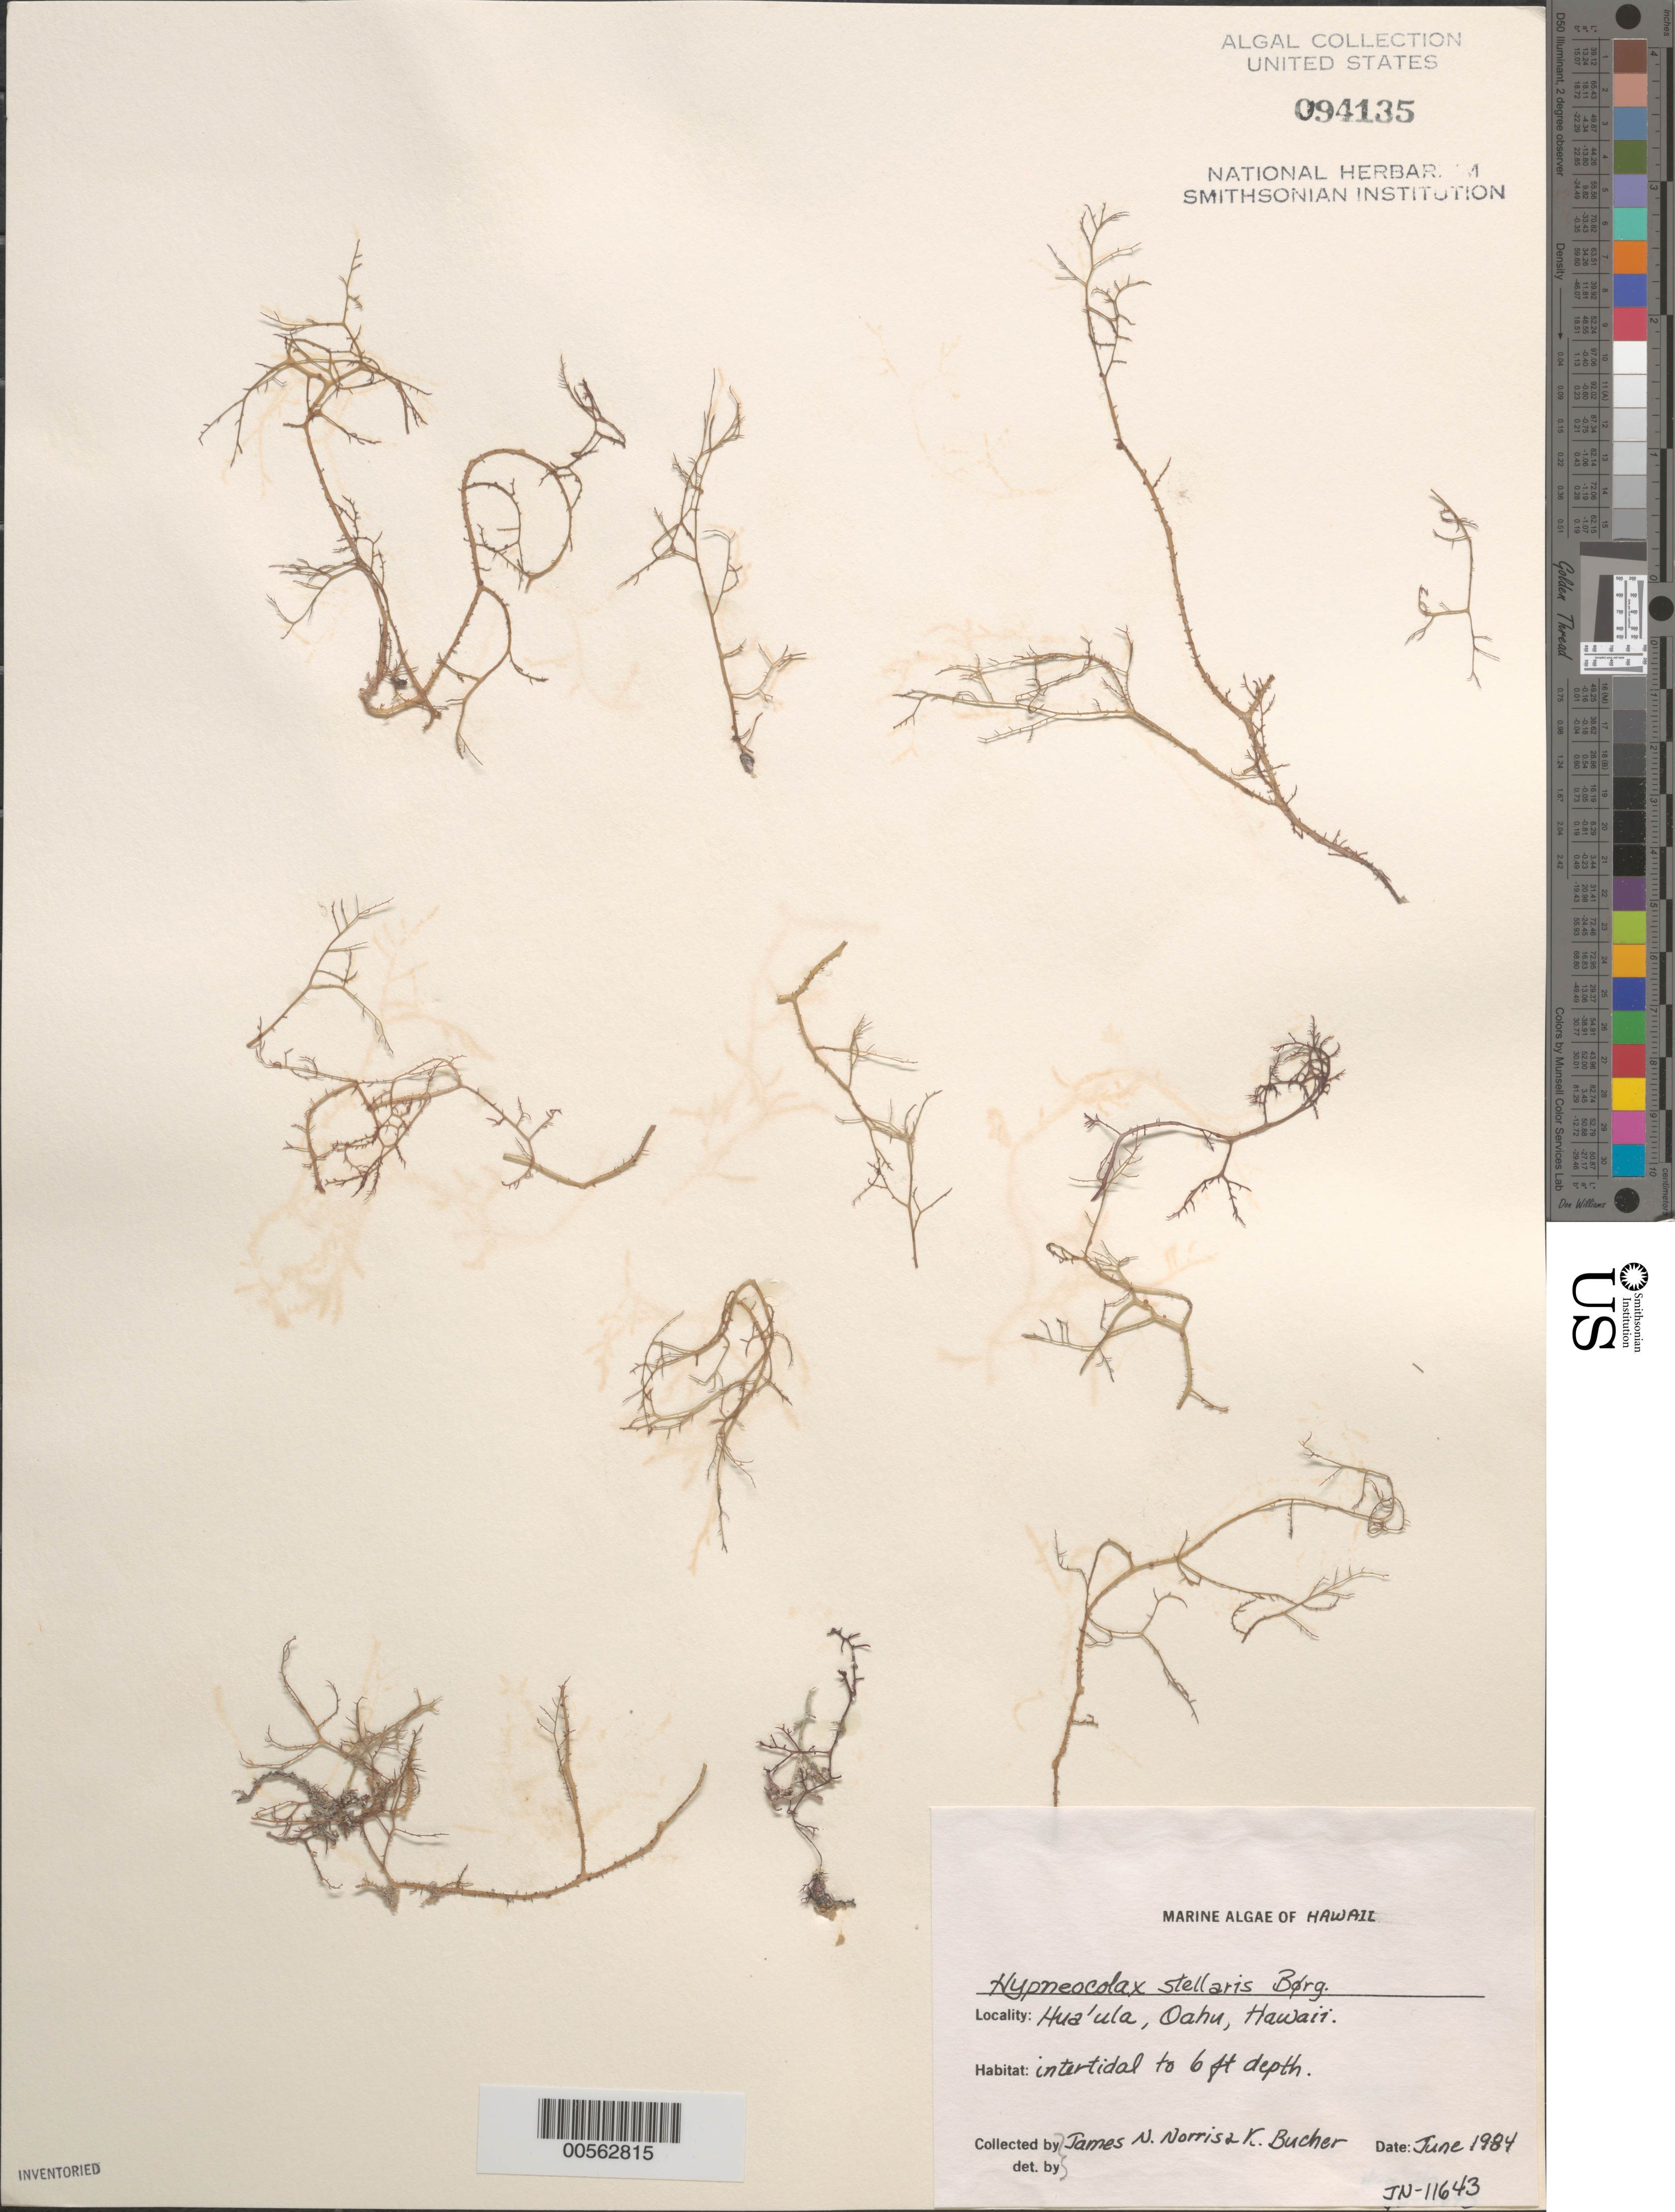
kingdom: Plantae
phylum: Rhodophyta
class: Florideophyceae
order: Gigartinales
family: Cystocloniaceae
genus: Hypneocolax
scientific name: Hypneocolax stellaris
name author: Børgesen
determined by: Norris, J. N.; Bucher, K. E.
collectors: J. N. Norris & K. E. Bucher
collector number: JN-11643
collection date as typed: Jun 1984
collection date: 1984-06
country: United States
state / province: Hawaii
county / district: Honolulu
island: Oahu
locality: Hua'ula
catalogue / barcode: US 94135